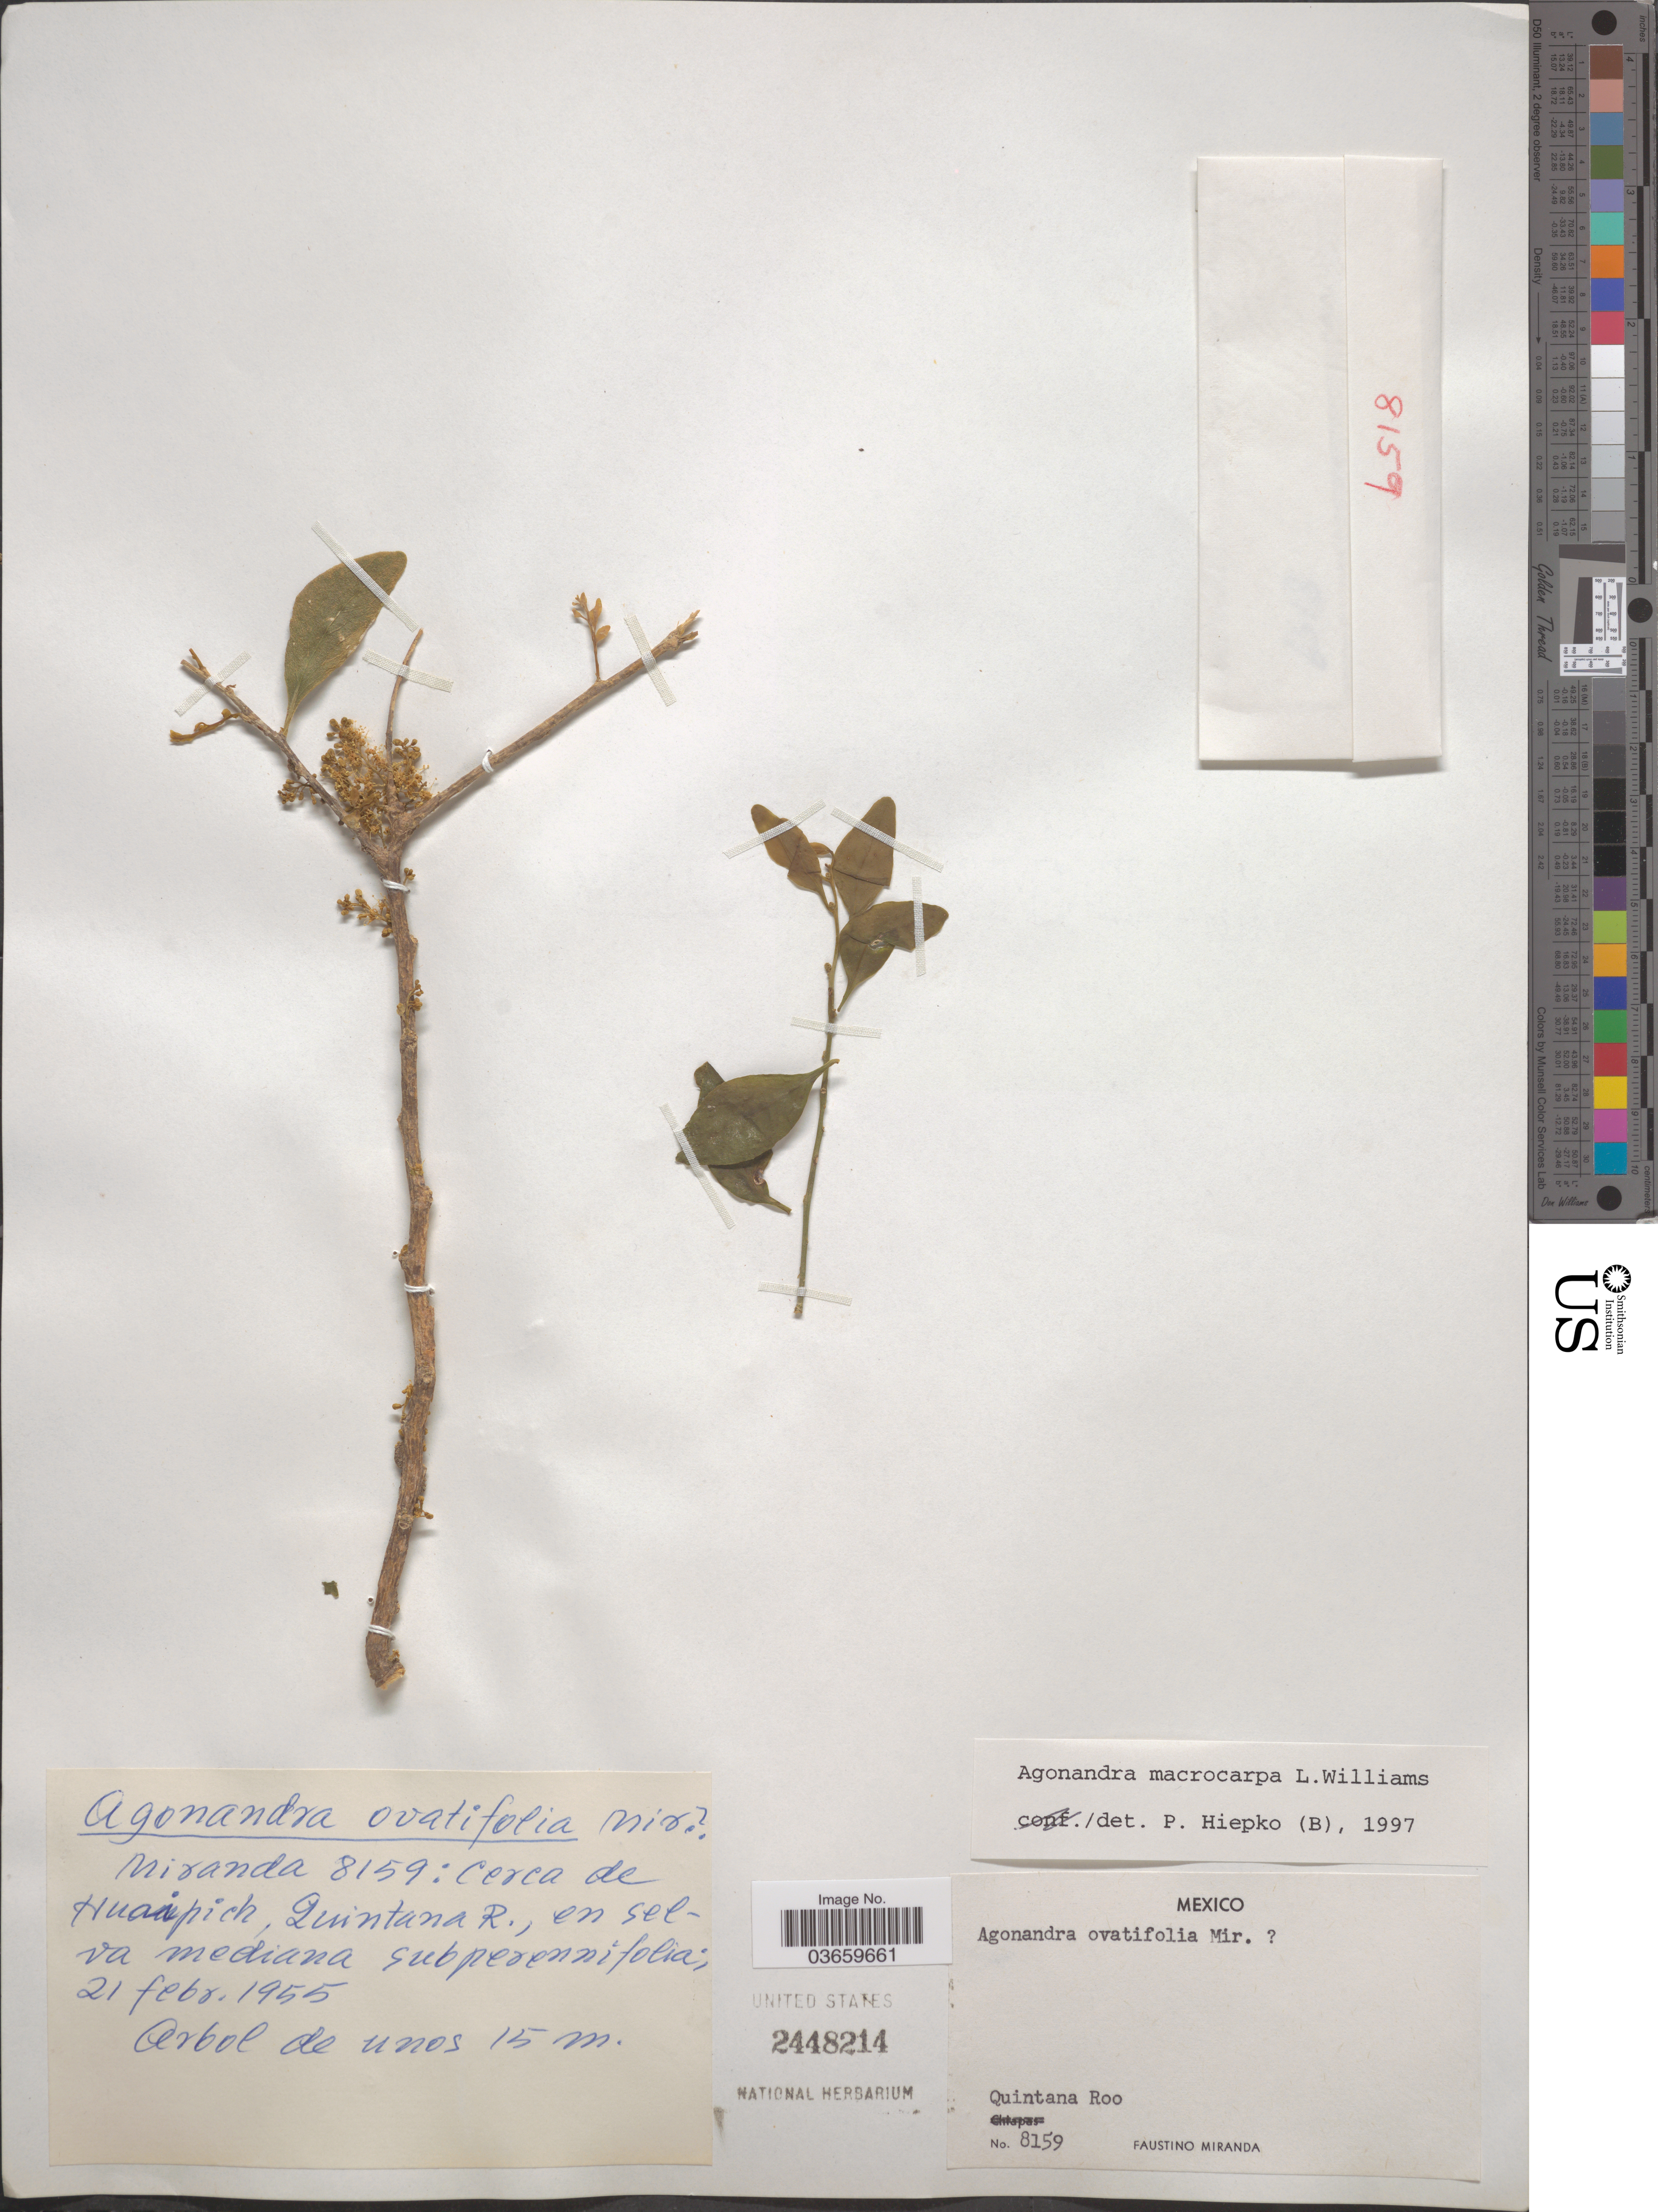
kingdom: Plantae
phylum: Tracheophyta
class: Magnoliopsida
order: Santalales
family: Opiliaceae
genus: Agonandra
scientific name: Agonandra macrocarpa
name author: L.O. Williams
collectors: F. Miranda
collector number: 8159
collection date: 1955-02-21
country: Mexico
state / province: Quintana Roo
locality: Cerca de Huaipich, Quintana R.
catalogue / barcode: US 2448214